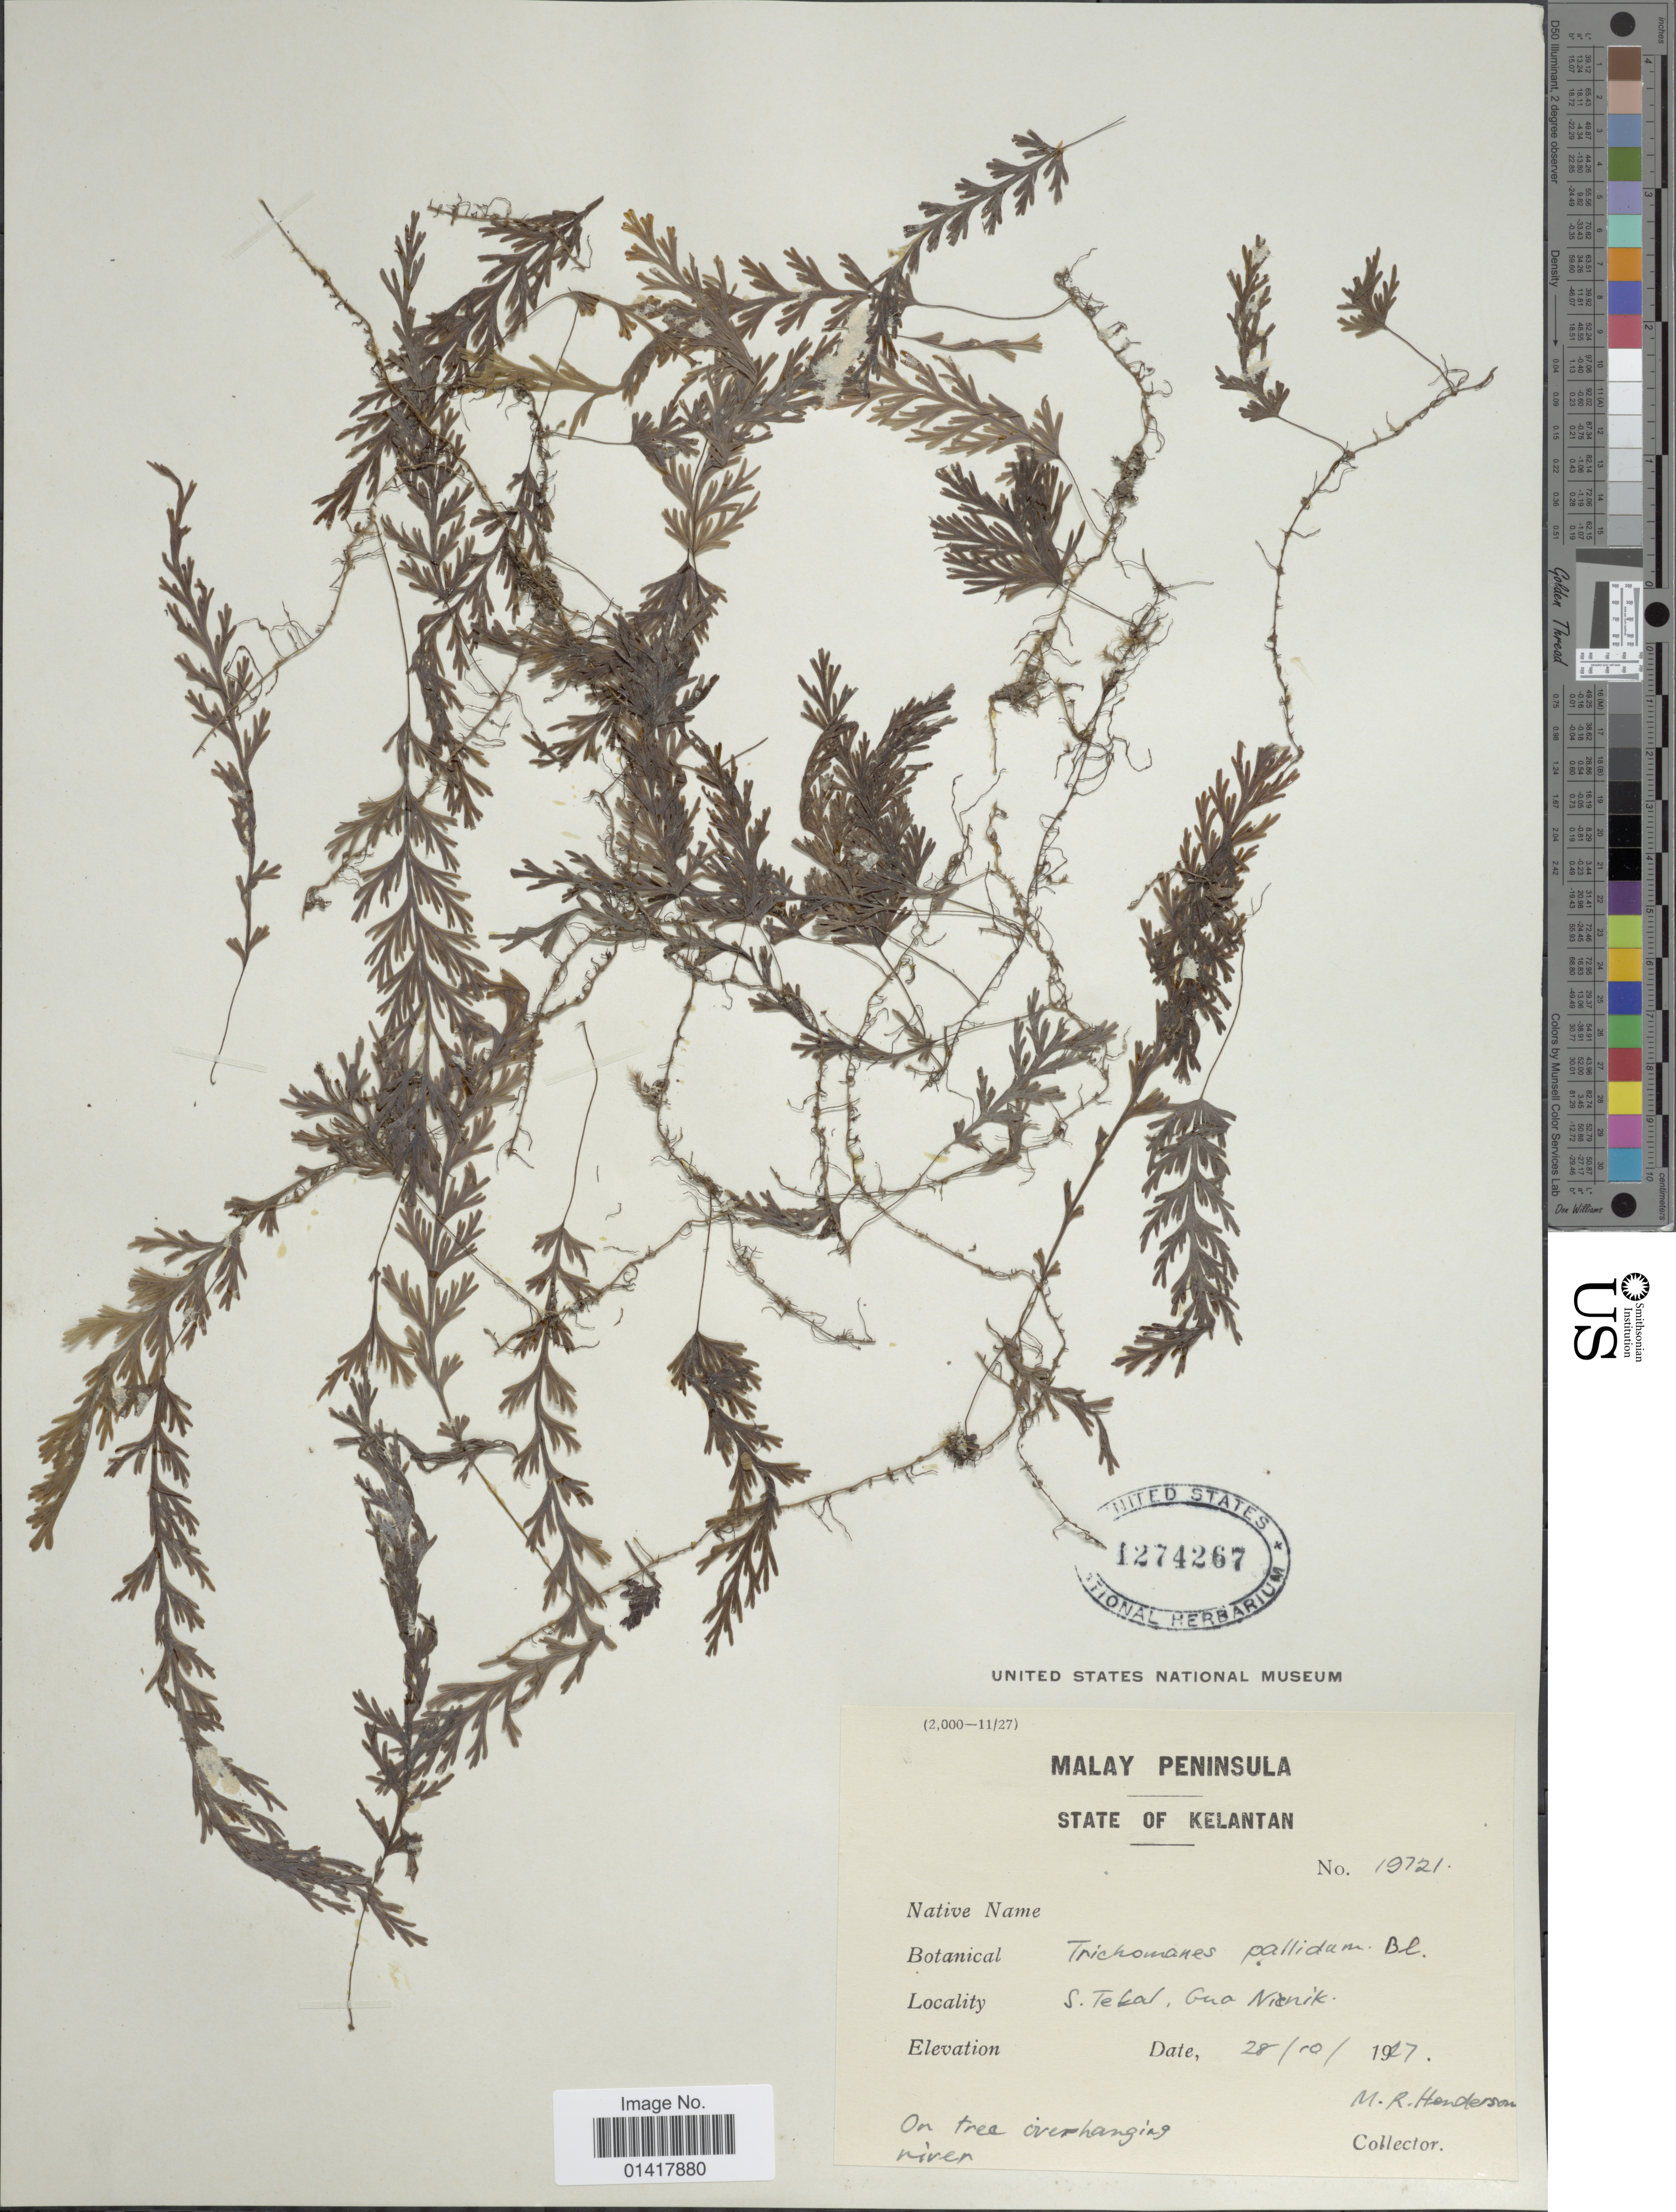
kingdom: Plantae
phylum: Tracheophyta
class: Polypodiopsida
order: Hymenophyllales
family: Hymenophyllaceae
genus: Hymenophyllum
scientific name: Hymenophyllum pallidum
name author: (Blume) Ebihara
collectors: M. Henderson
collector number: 19721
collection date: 1927-10-28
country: Malaysia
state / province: Kelantan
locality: State of Kelantan. S. Tekal, Gua Nirik [interpreted]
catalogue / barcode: US 1274267